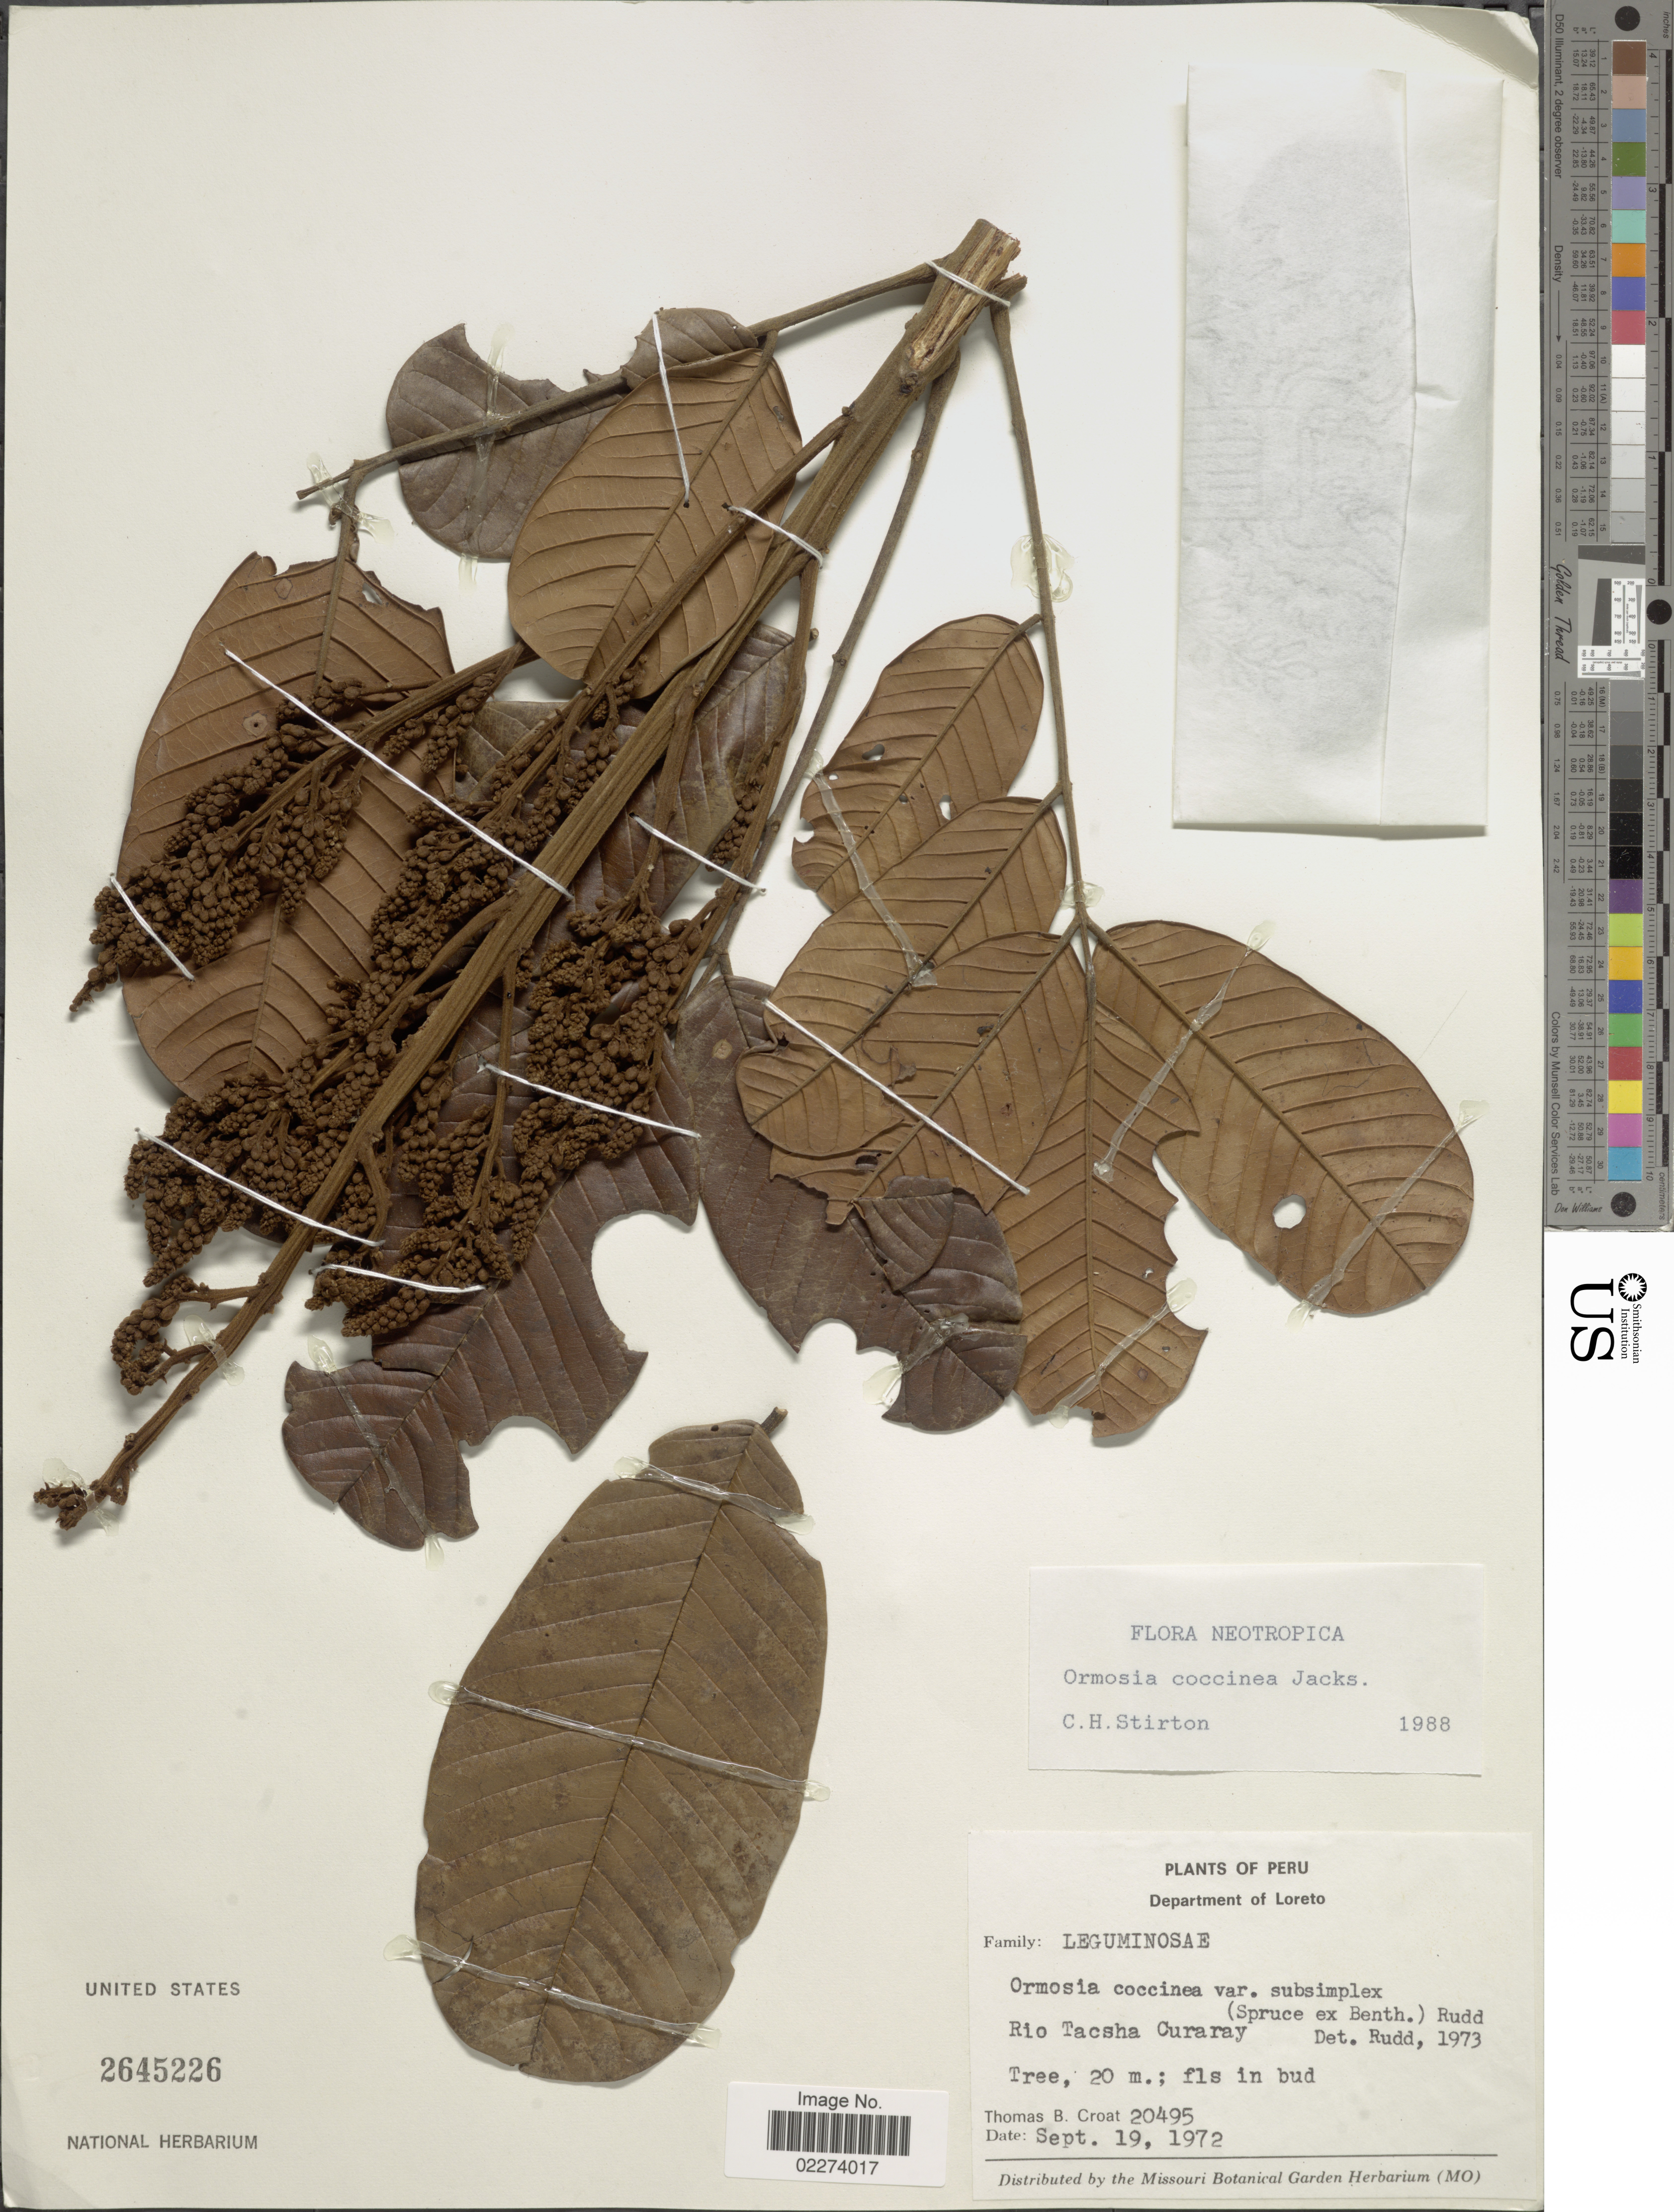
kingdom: Plantae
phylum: Tracheophyta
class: Magnoliopsida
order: Fabales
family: Fabaceae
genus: Ormosia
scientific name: Ormosia coccinea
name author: (Aubl.) Jacks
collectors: T. B. Croat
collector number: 20495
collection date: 1972-09-19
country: Peru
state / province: Loreto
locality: Department of Loreto, Rio Tacsh Curaray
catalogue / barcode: US 2645226